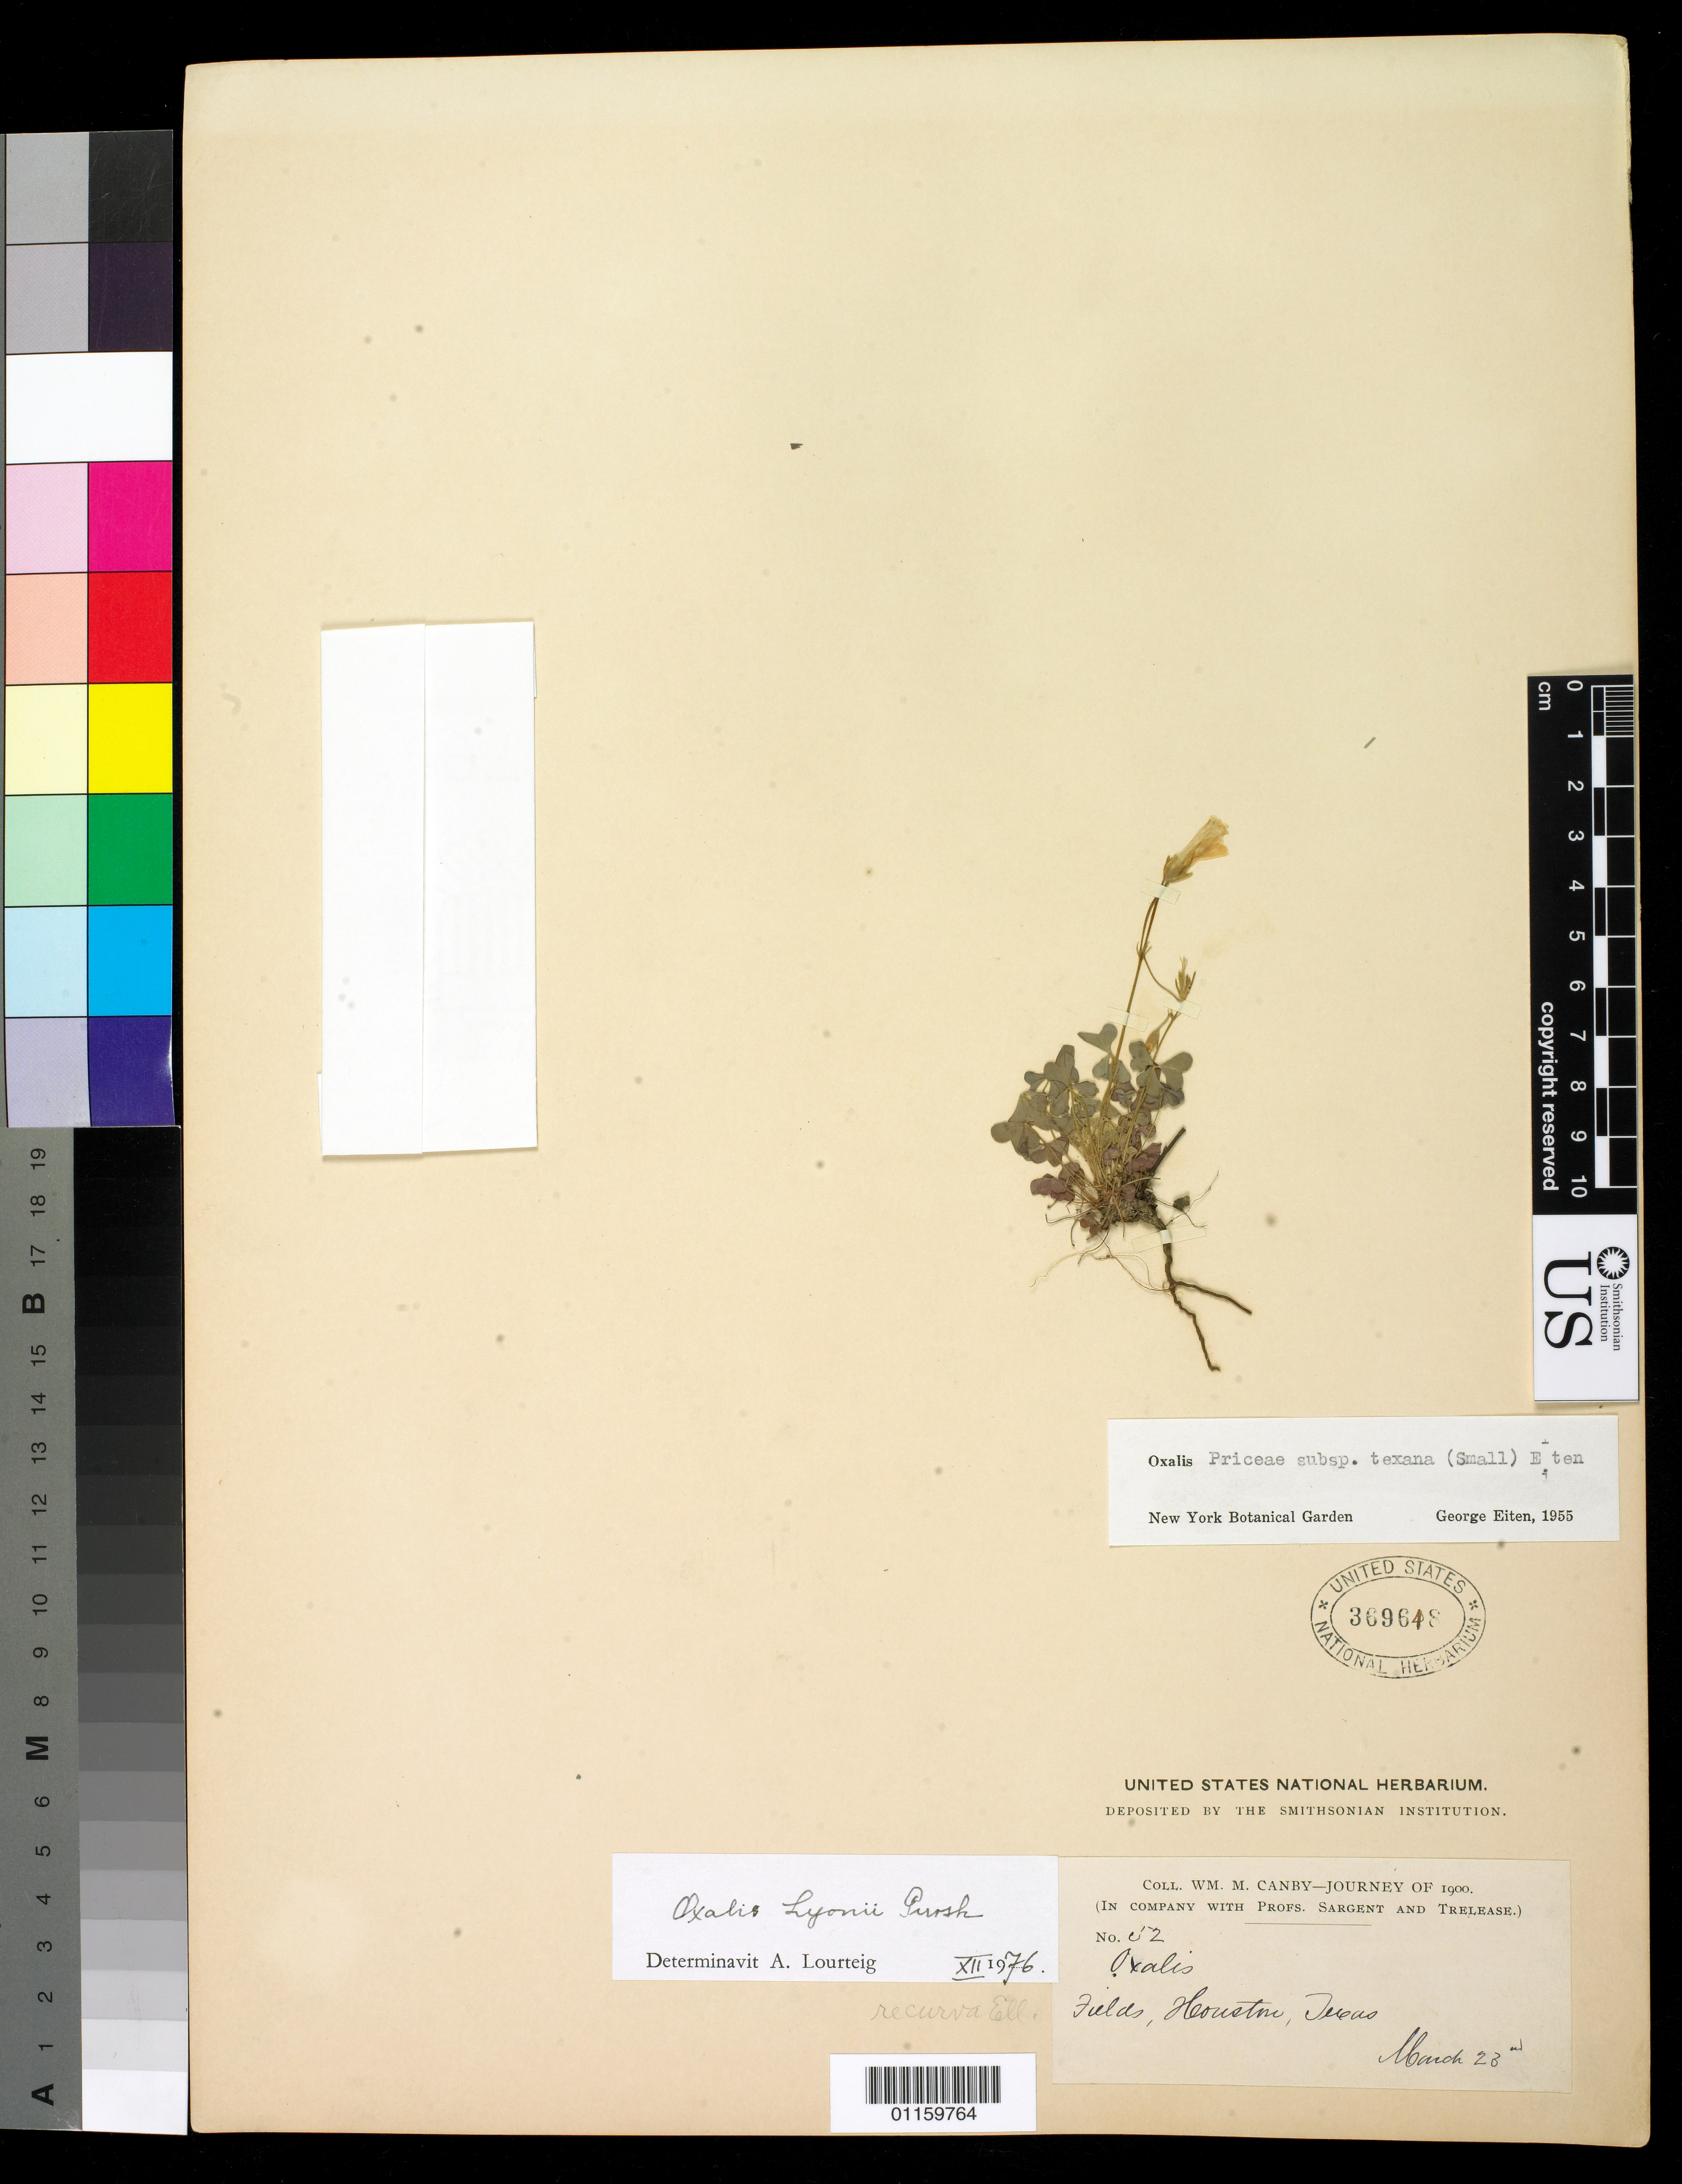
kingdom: Plantae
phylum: Tracheophyta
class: Magnoliopsida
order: Oxalidales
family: Oxalidaceae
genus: Oxalis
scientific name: Oxalis lyonii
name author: Pursh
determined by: Lourteig, A.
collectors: W. M. Canby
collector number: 52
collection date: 1900-03-23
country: United States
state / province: Texas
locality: Houston.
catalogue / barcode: US 369618